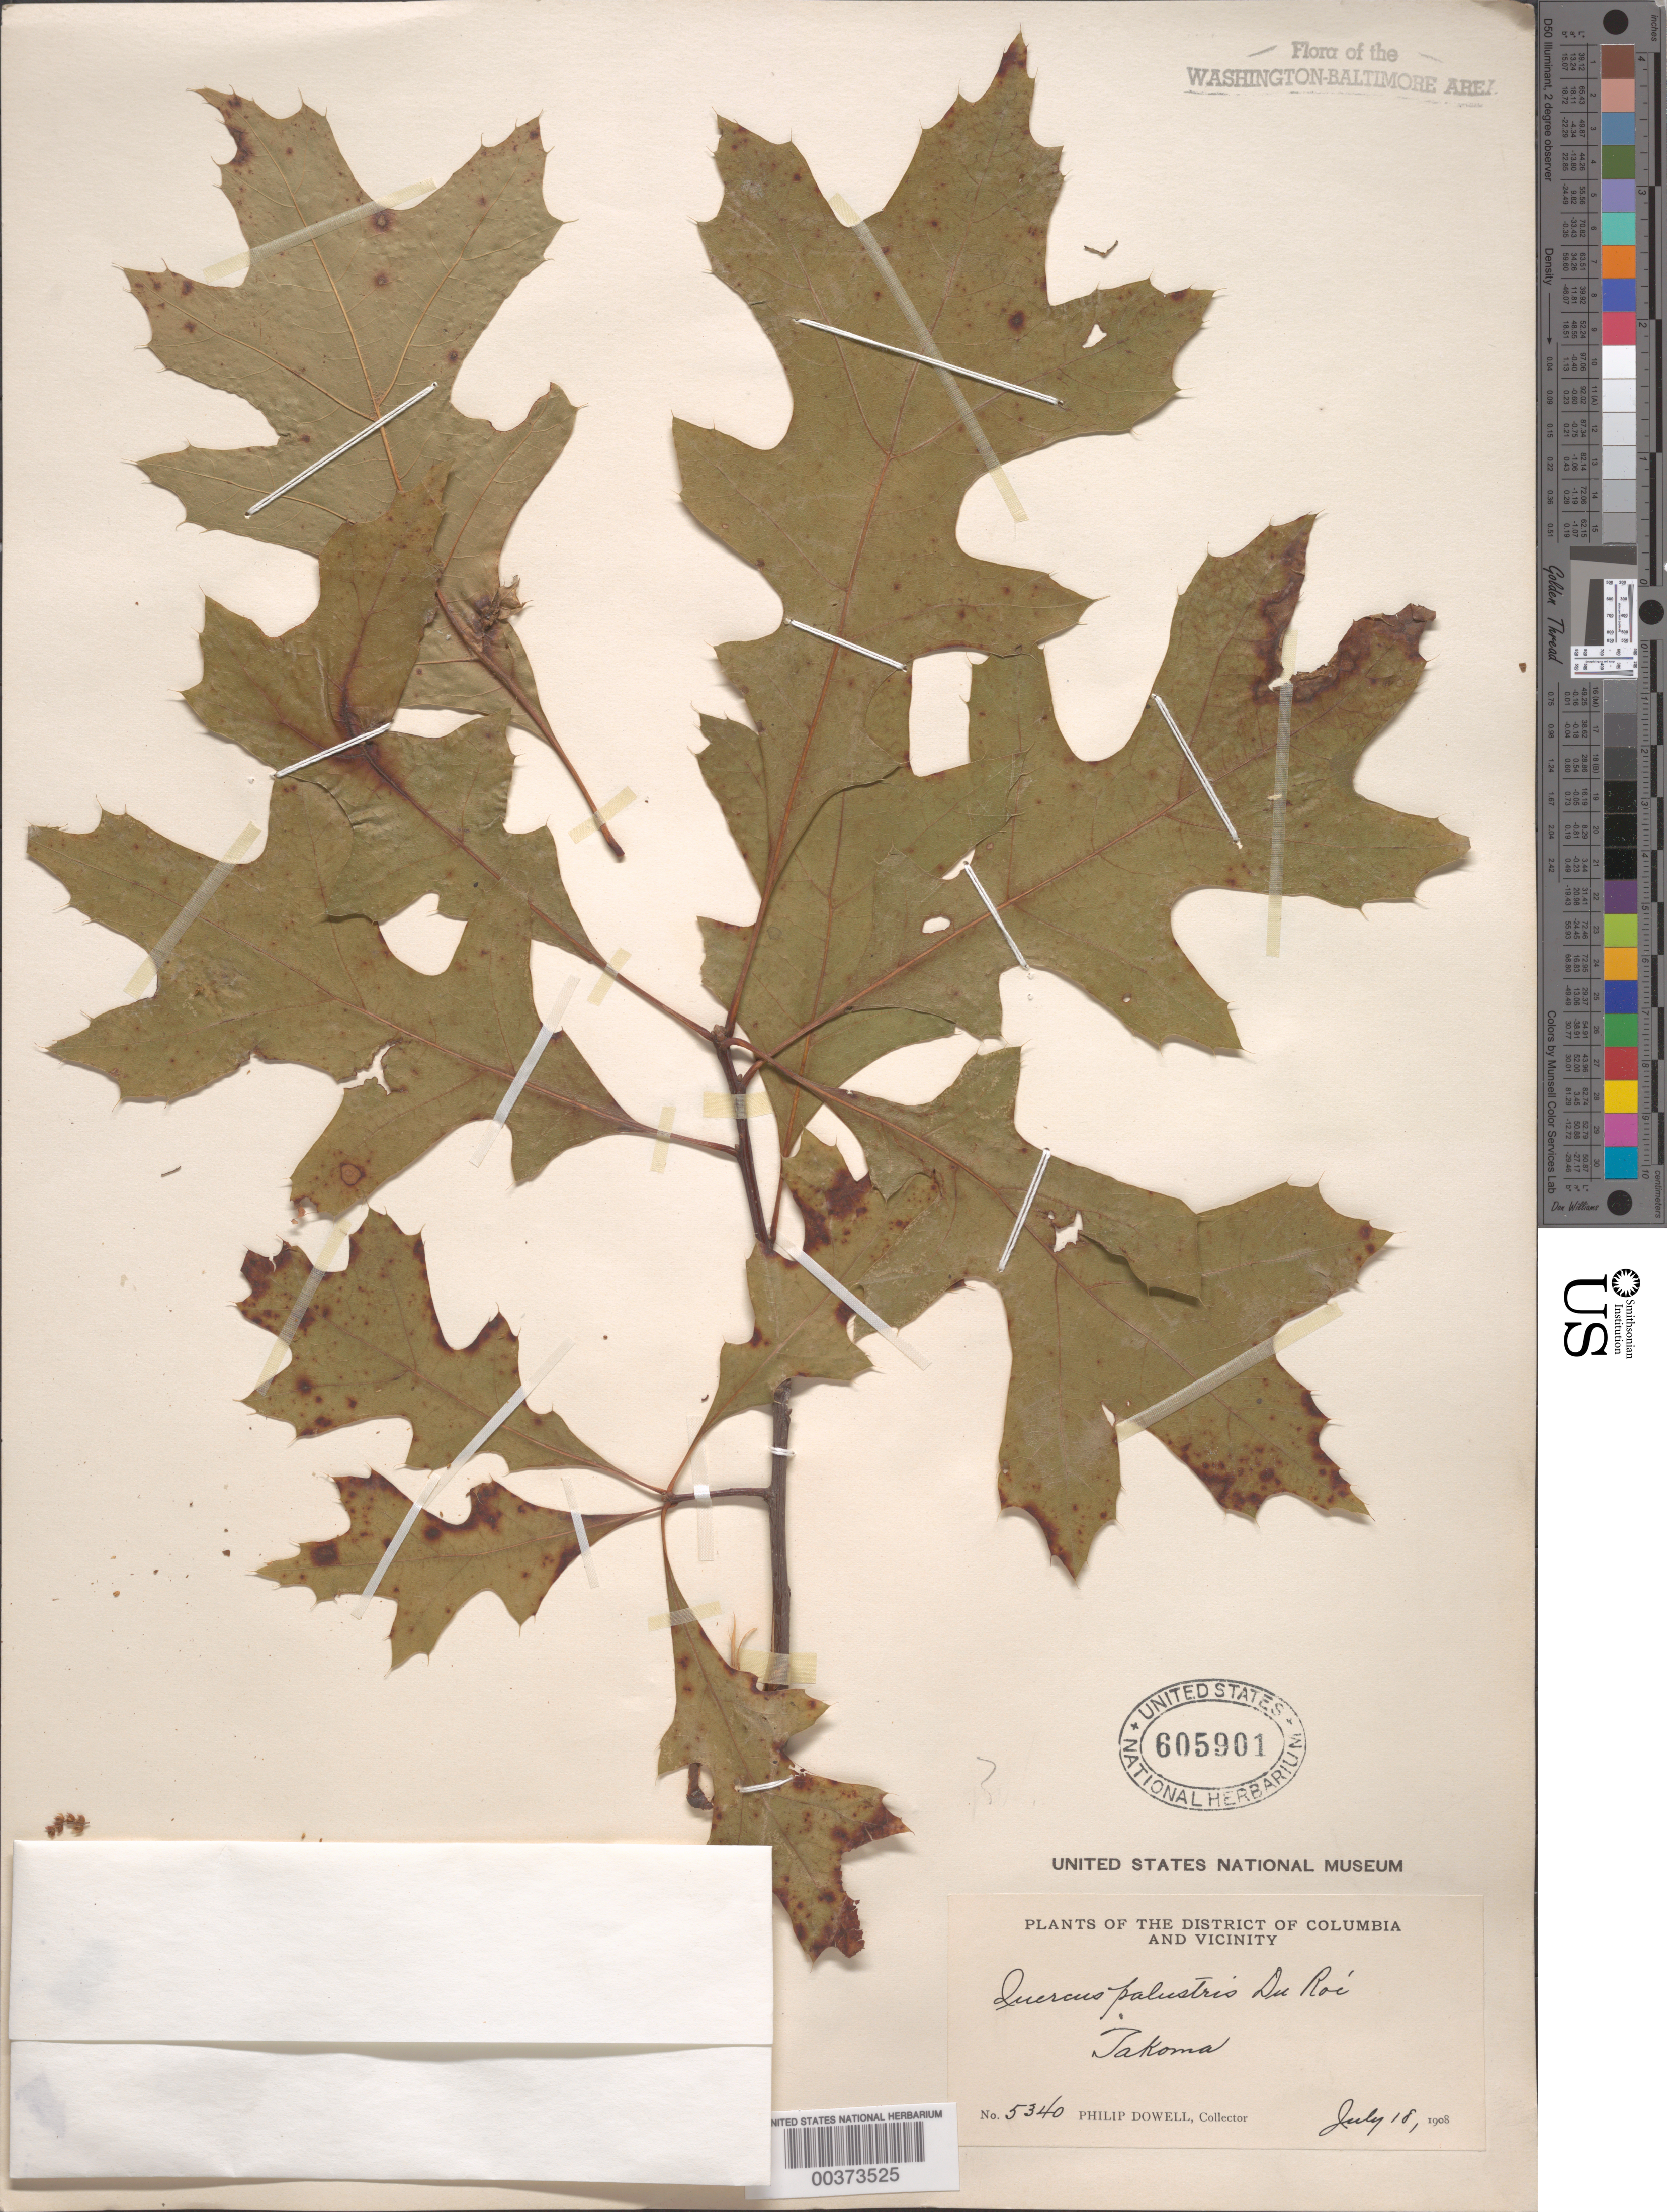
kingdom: Plantae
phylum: Tracheophyta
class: Magnoliopsida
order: Fagales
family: Fagaceae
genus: Quercus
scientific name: Quercus palustris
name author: Münchh.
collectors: P. Dowell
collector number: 5340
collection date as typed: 18 Jul 1908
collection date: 1908-07-18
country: United States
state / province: District of Columbia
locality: Takoma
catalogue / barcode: US 605901